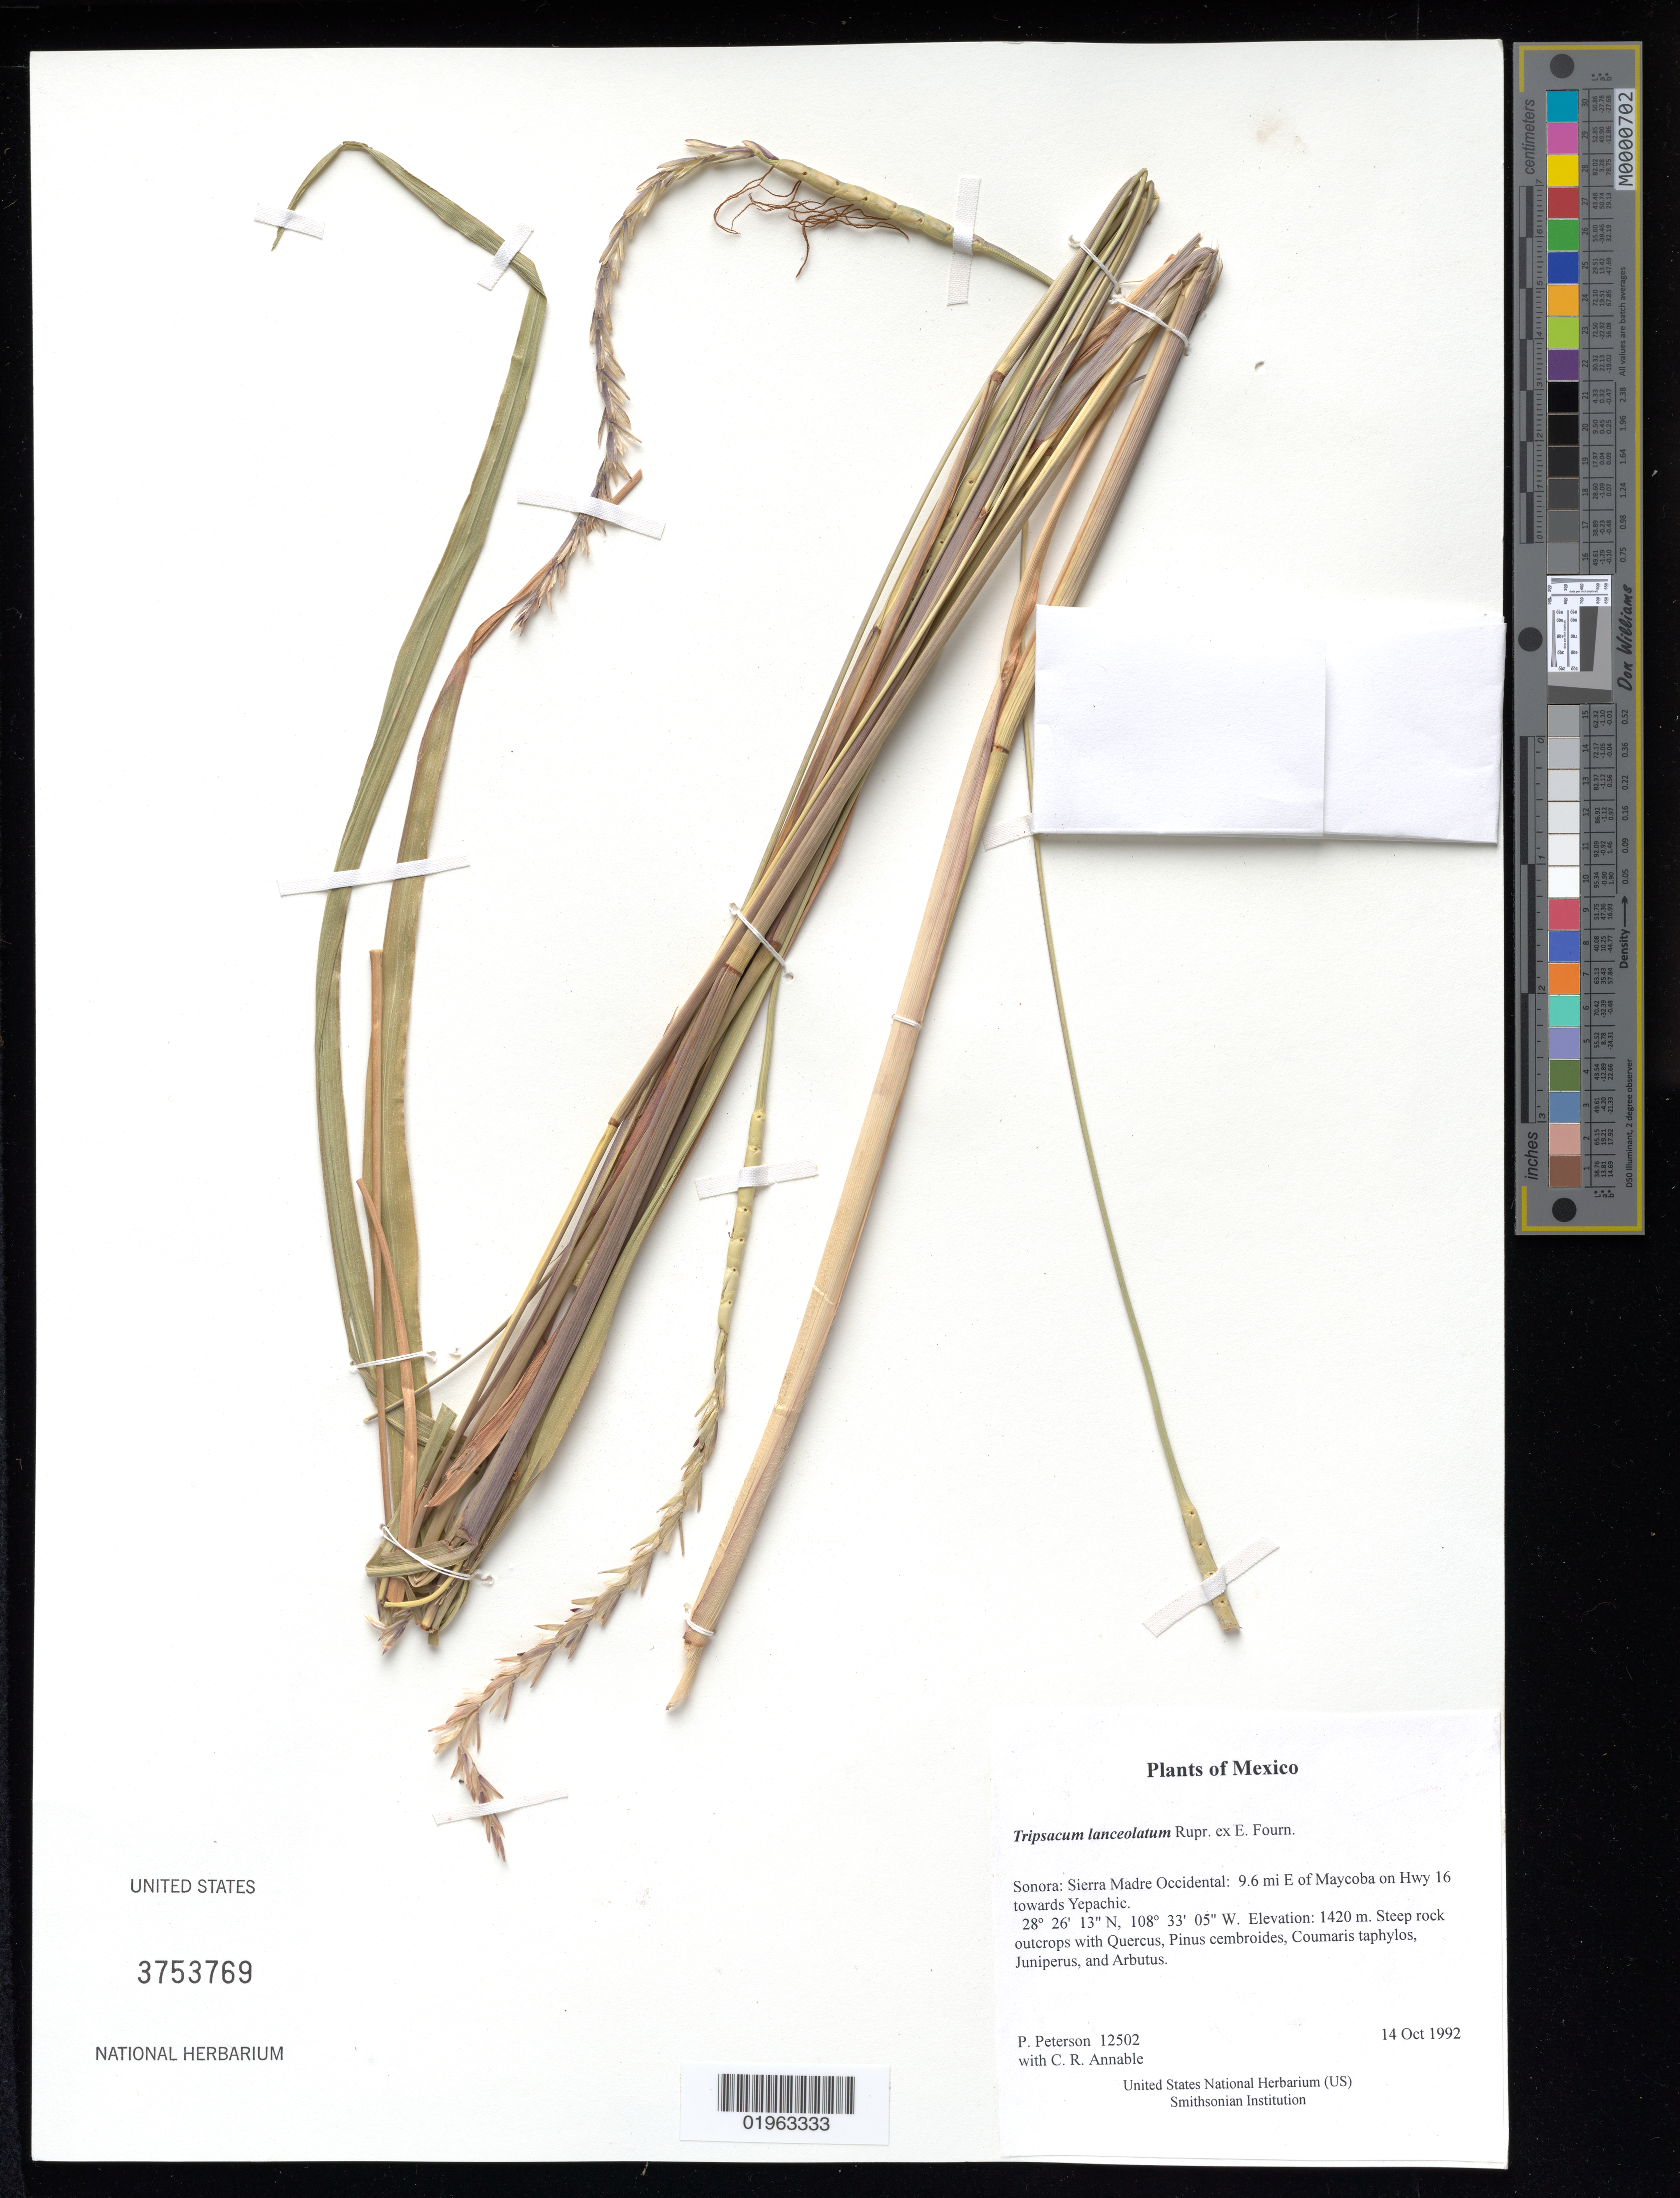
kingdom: Plantae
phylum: Tracheophyta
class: Liliopsida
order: Poales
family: Poaceae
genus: Tripsacum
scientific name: Tripsacum lanceolatum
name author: Rupr. ex E. Fourn.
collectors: P. M. Peterson & C. R. Annable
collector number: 12502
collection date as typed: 14 Oct 1992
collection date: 1992-10-14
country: Mexico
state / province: Sonora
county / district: Sierra Madre Occidental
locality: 9.6 mi E of Maycoba on Hwy 16 towards Yepachic.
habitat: Steep rock outcrops with Quercus, Pinus cembroides, Coumaris taphylos, Juniperus, and Arbutus.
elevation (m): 1420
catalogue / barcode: US 3753769